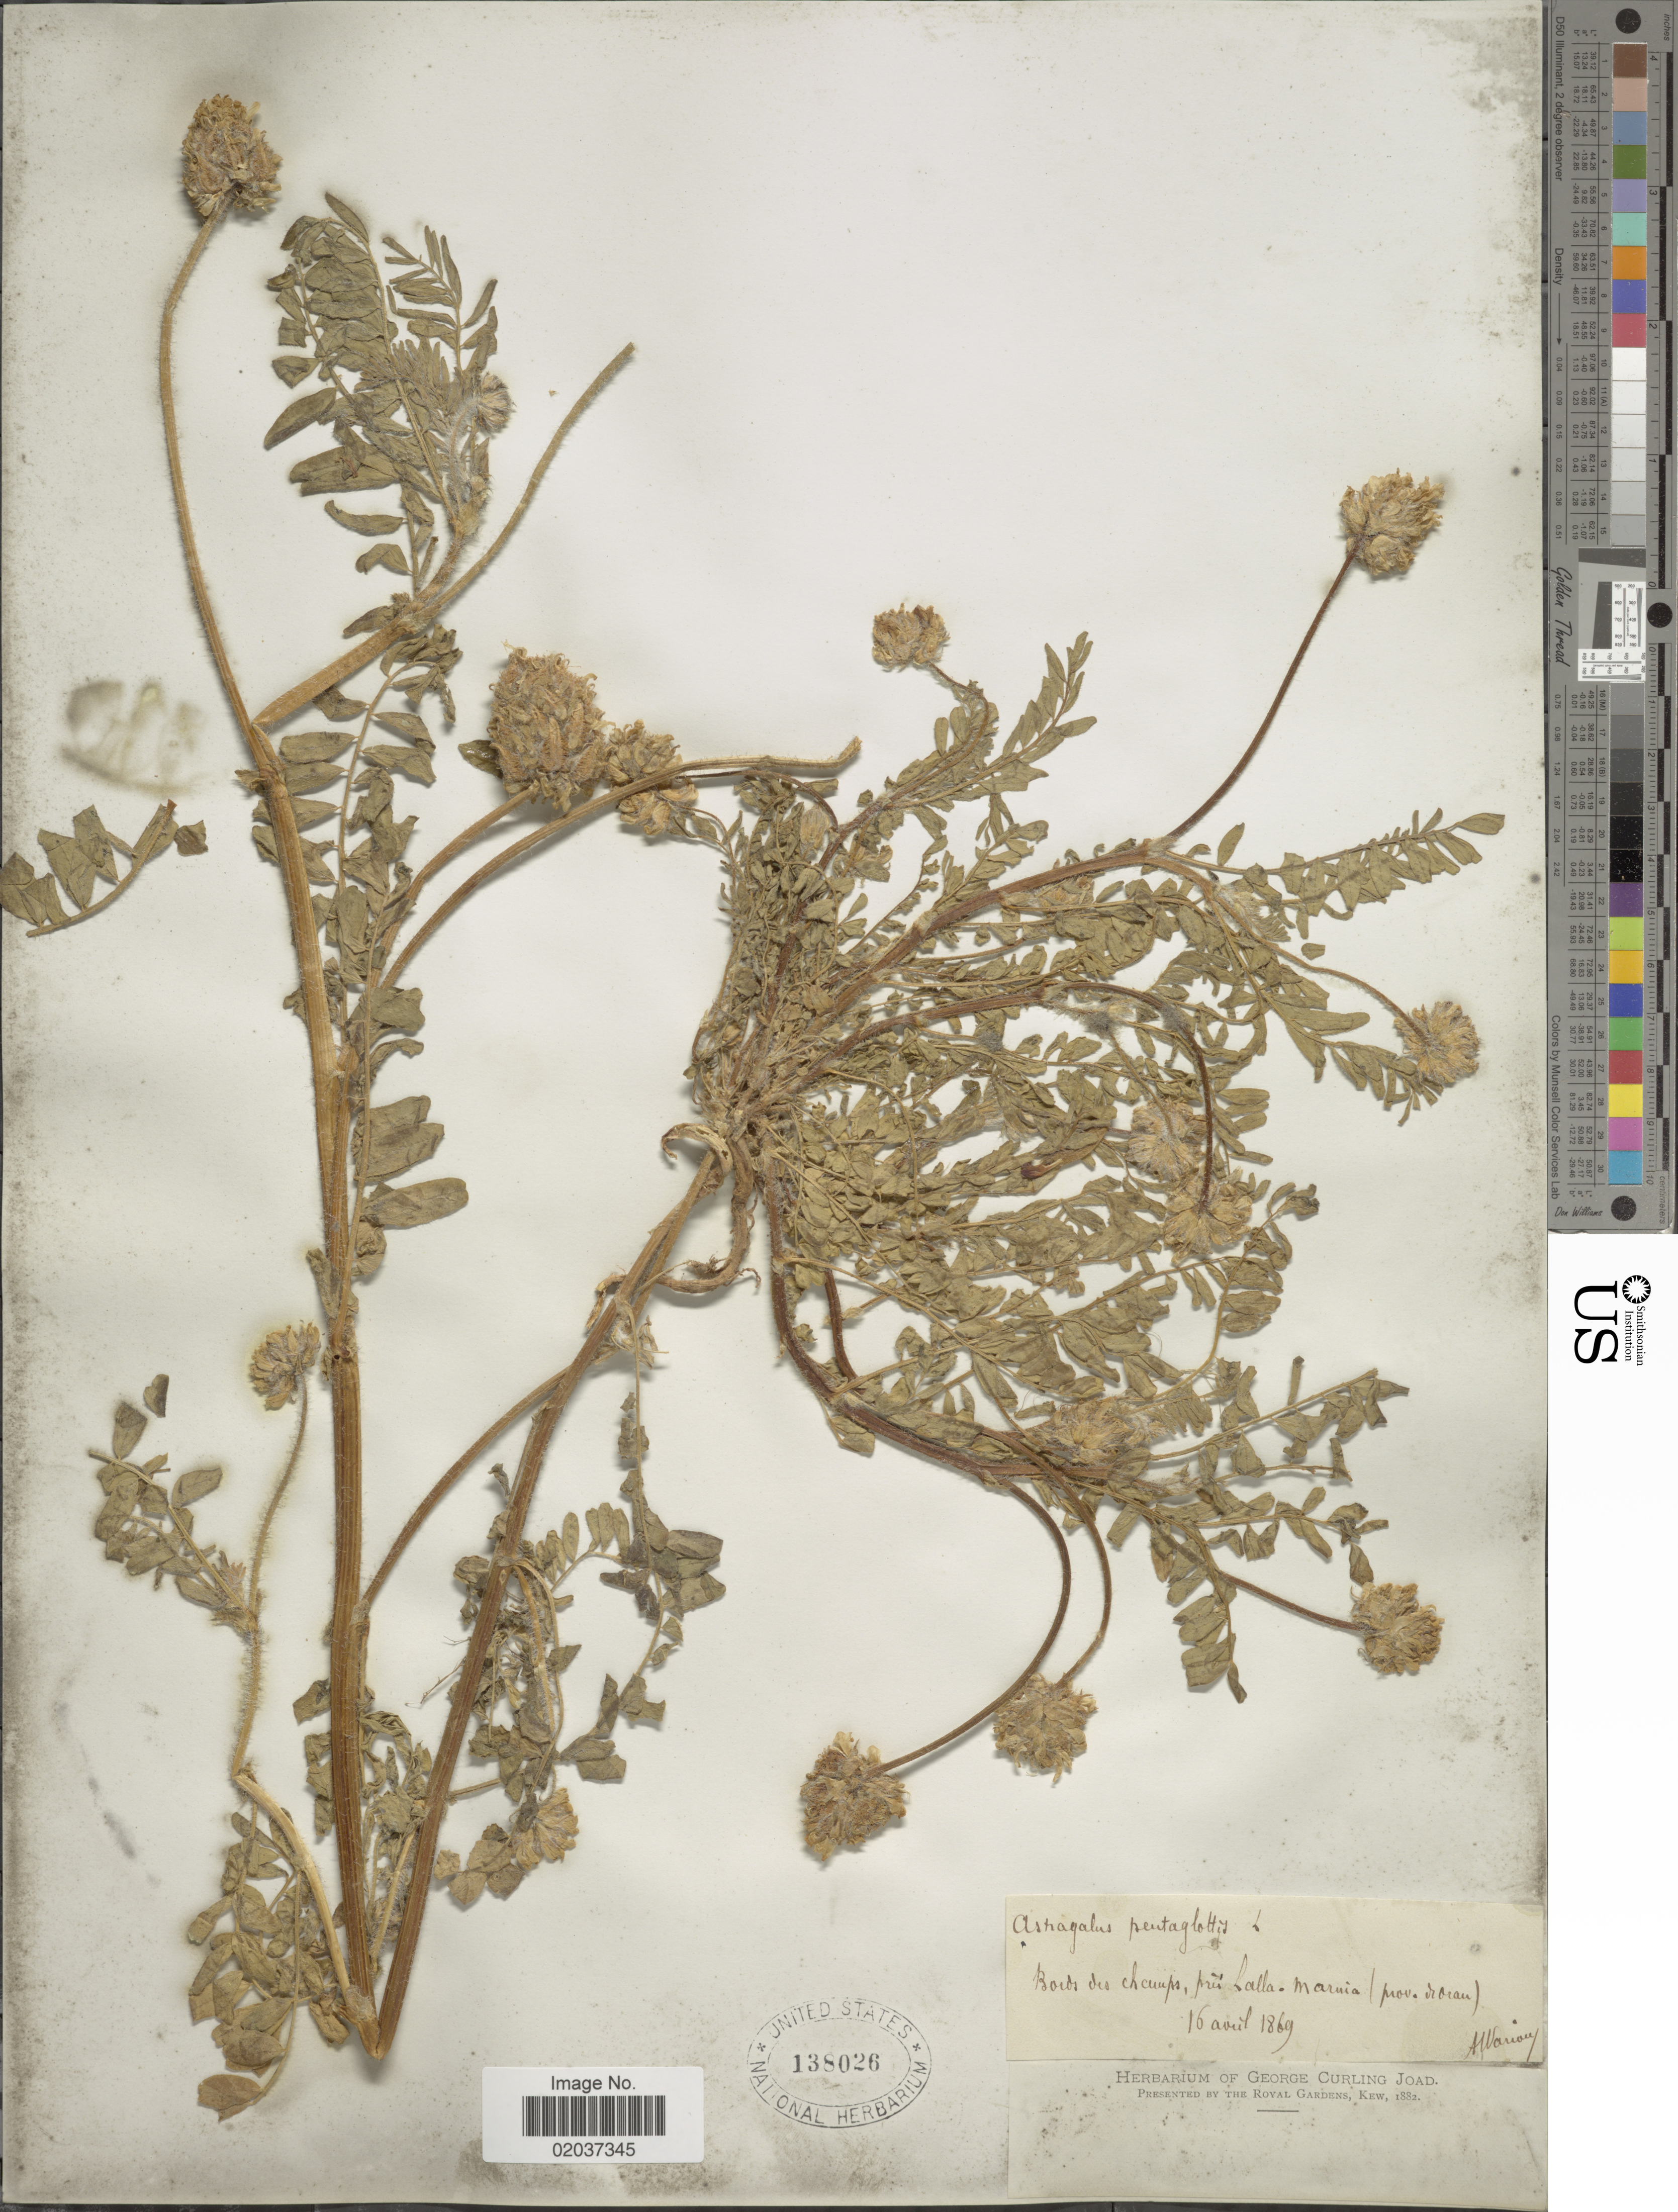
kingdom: Plantae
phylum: Tracheophyta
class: Magnoliopsida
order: Fabales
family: Fabaceae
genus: Astragalus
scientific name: Astragalus pentaglottis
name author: L.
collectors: A. Warion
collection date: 1869-05-14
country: Algeria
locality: Bords des champs, pres Lalla Marnia (prov. D'Oran)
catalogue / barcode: US 138026